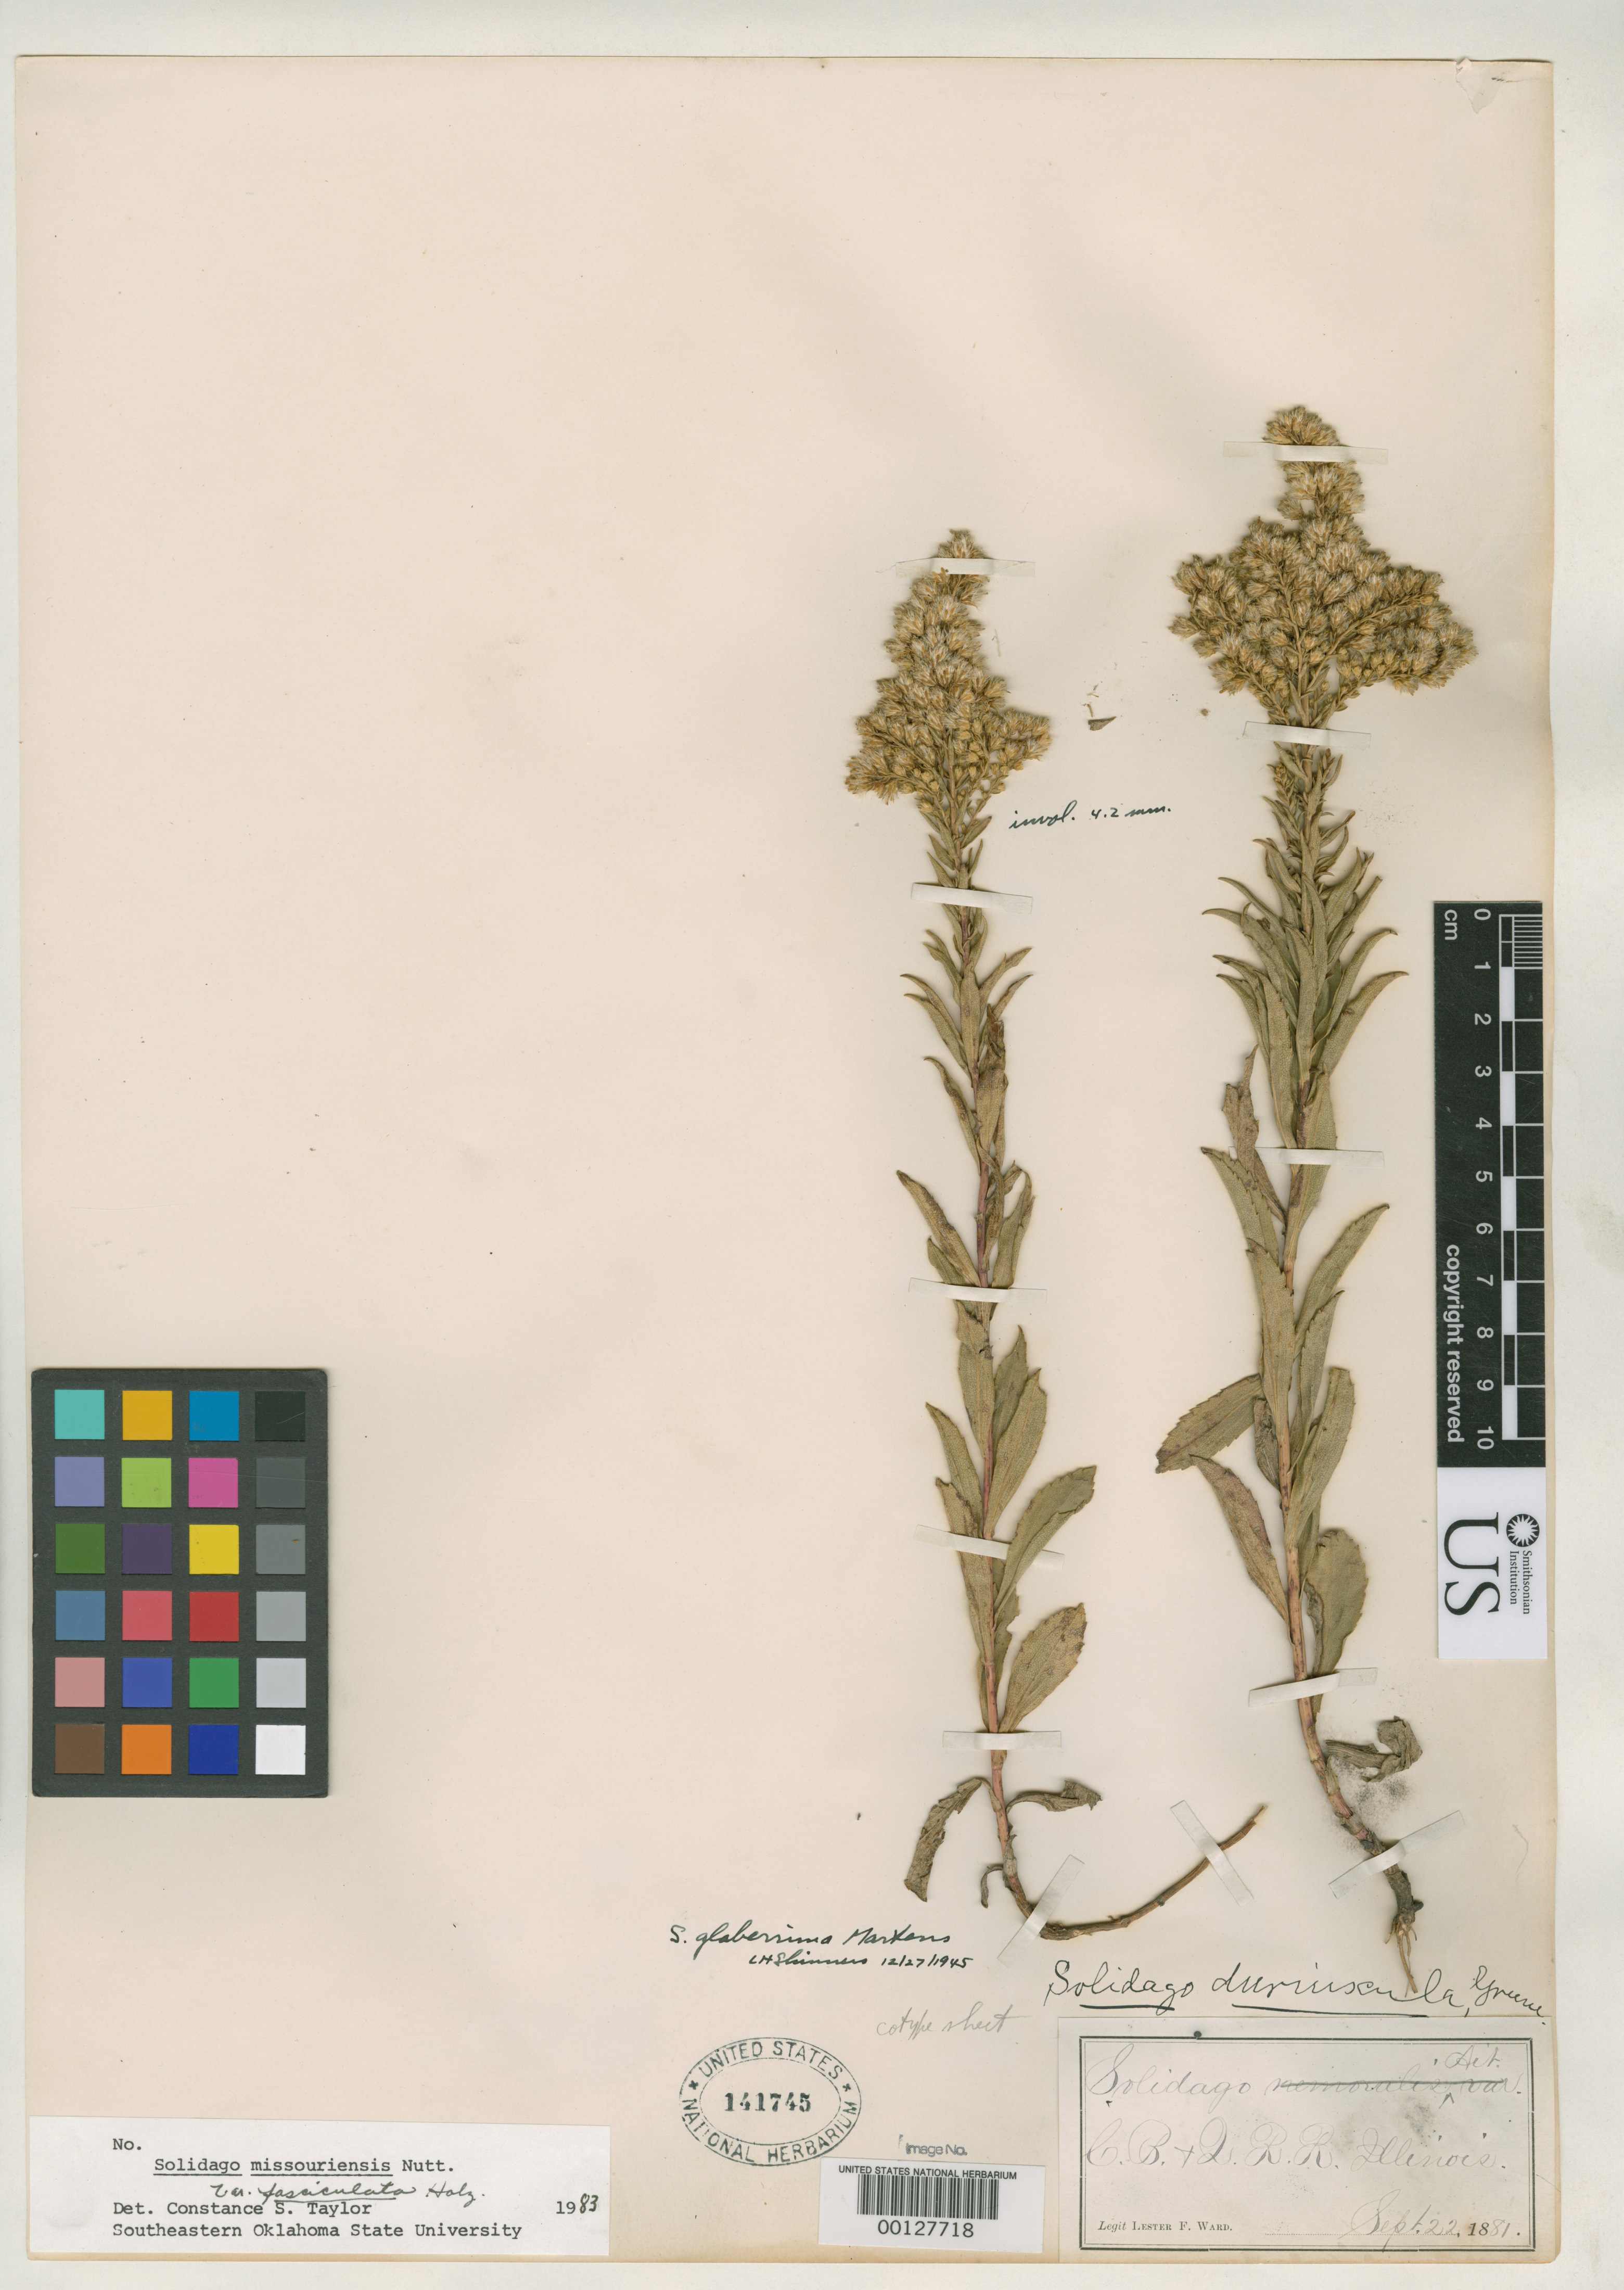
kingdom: Plantae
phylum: Tracheophyta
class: Magnoliopsida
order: Asterales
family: Asteraceae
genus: Solidago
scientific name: Solidago duriuscula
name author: Greene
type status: Type Collection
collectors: L. F. Ward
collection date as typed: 22 Sep 1881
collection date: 1881-09-22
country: United States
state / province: Nebraska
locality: Illinois prairie region.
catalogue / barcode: US 141745